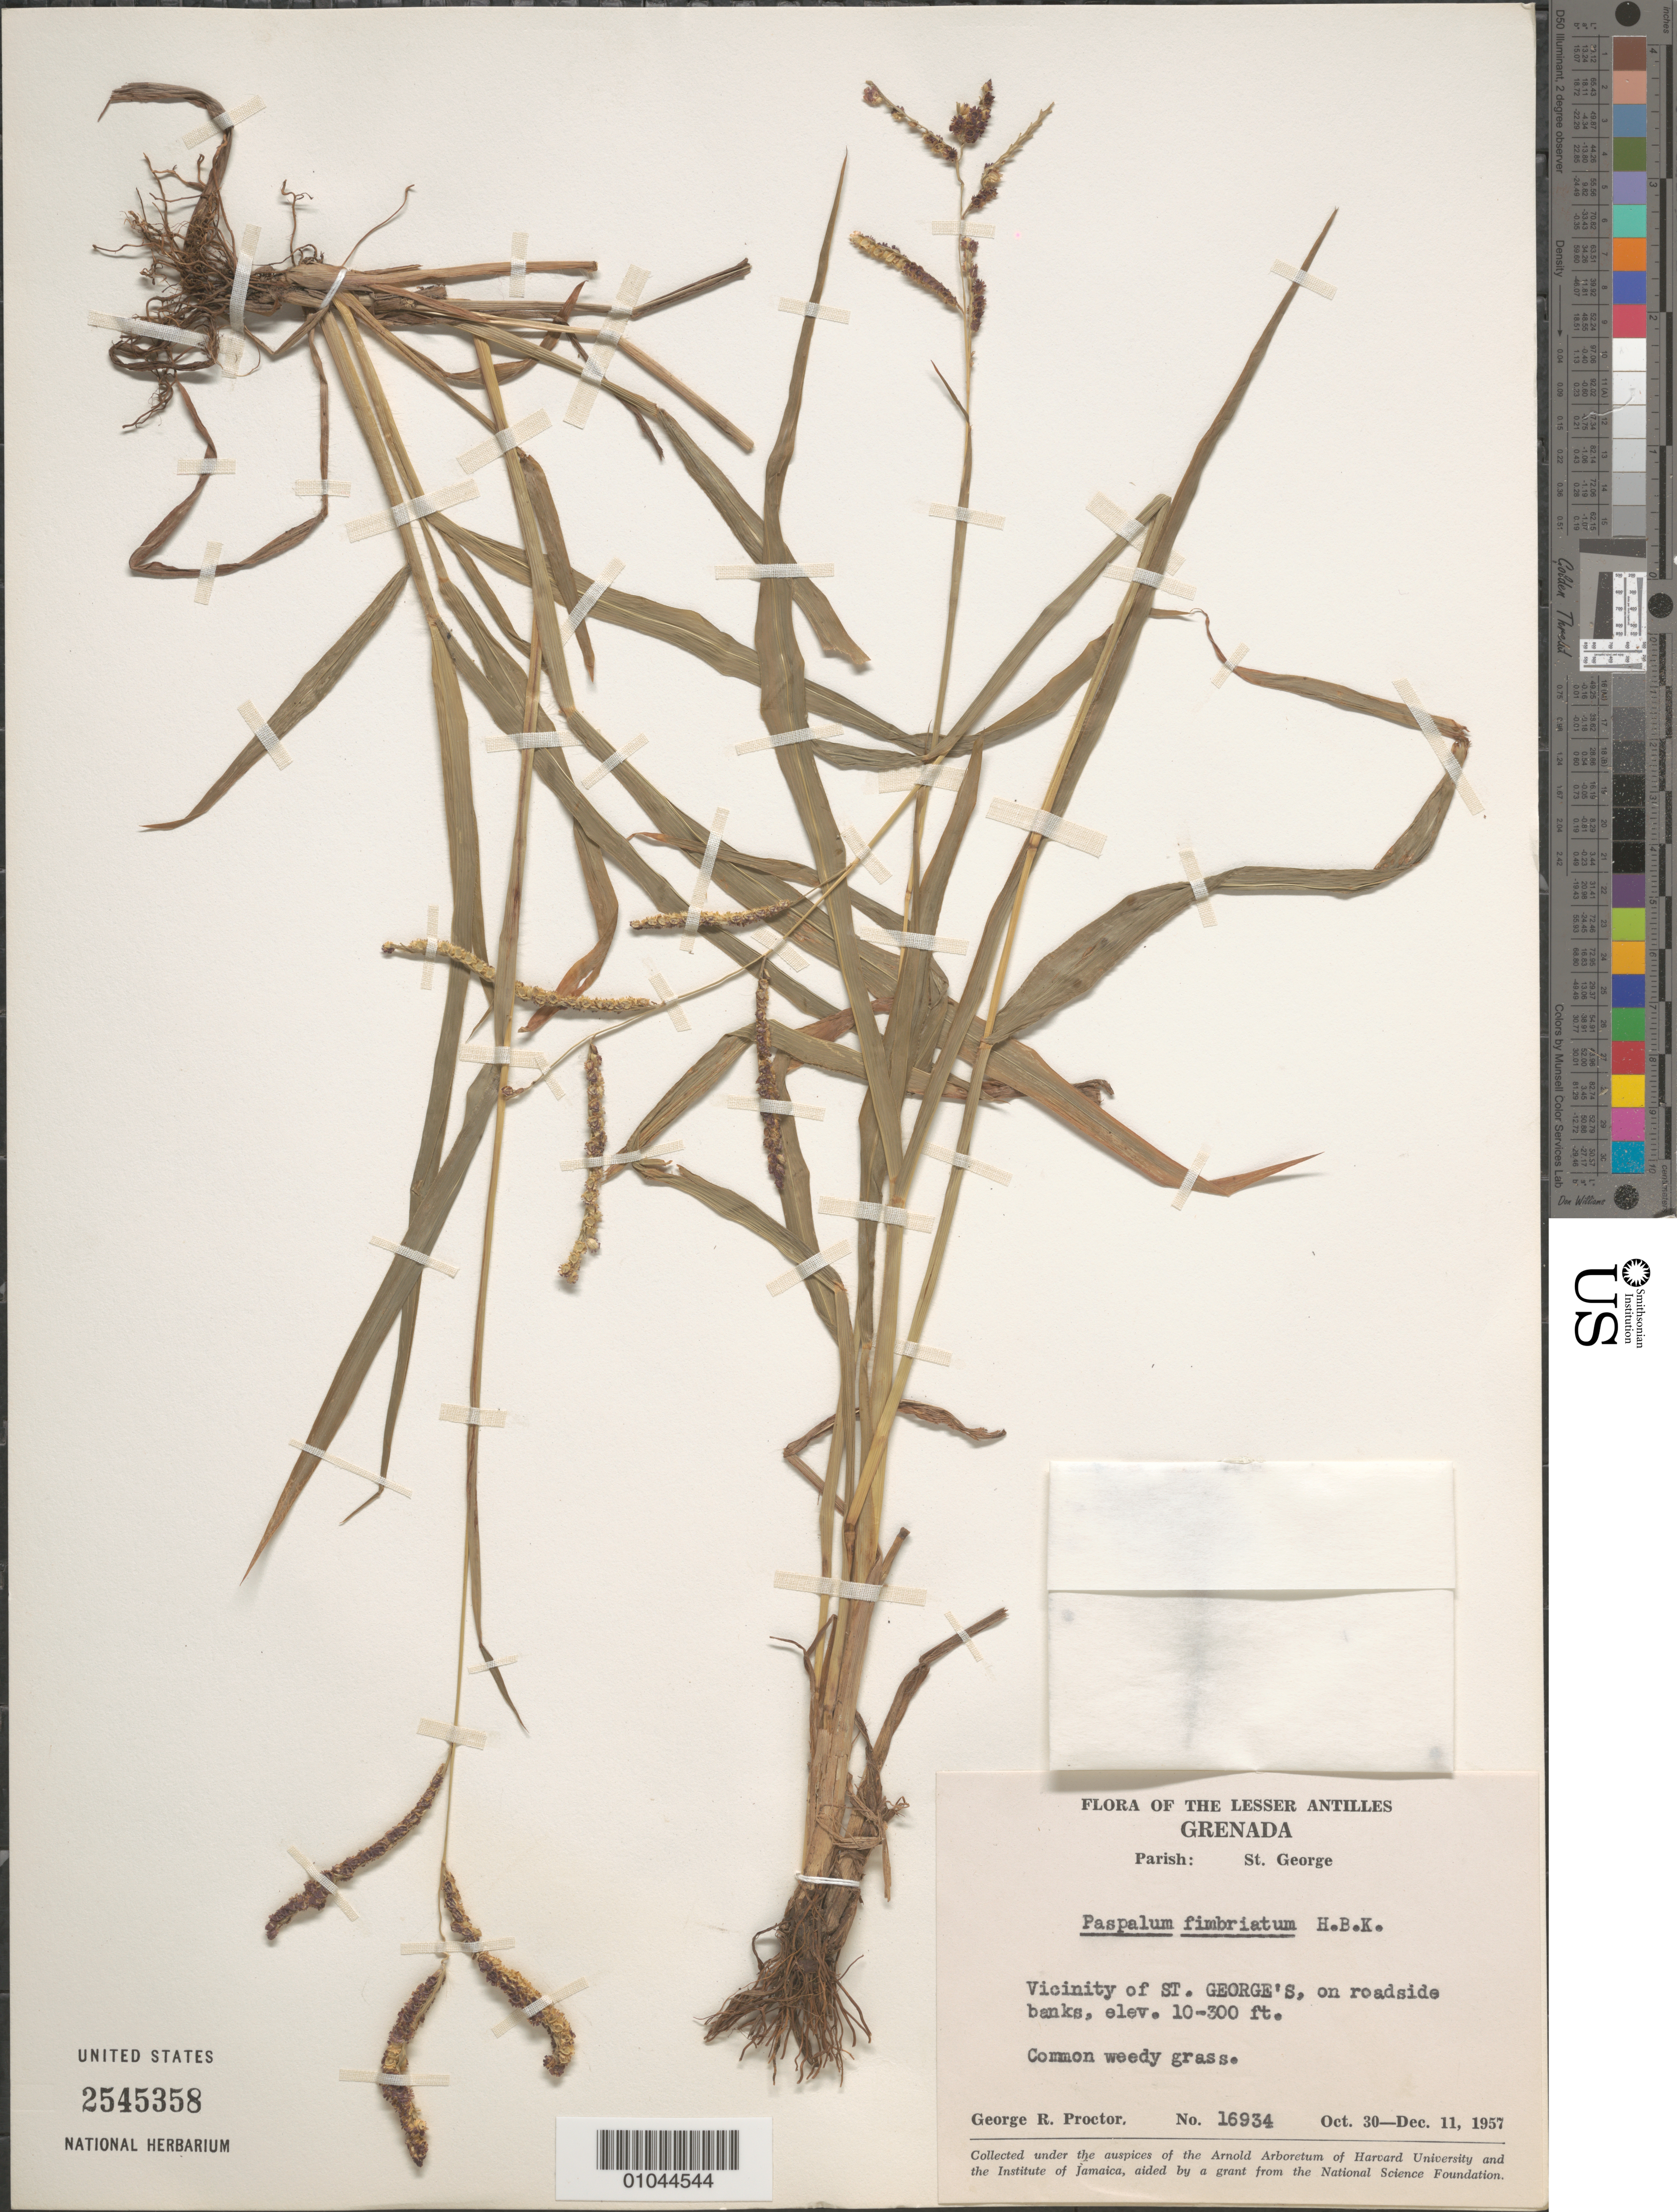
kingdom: Plantae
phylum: Tracheophyta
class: Liliopsida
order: Poales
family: Poaceae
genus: Paspalum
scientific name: Paspalum fimbriatum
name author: Kunth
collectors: G. R. Proctor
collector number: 16934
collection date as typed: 30 Oct 1957 to 11 Dec 1957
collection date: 1957-10-30/1957-12-11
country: Grenada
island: Grenada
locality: Vicinity of St. George's on roadside banks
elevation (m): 3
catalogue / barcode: US 2545358